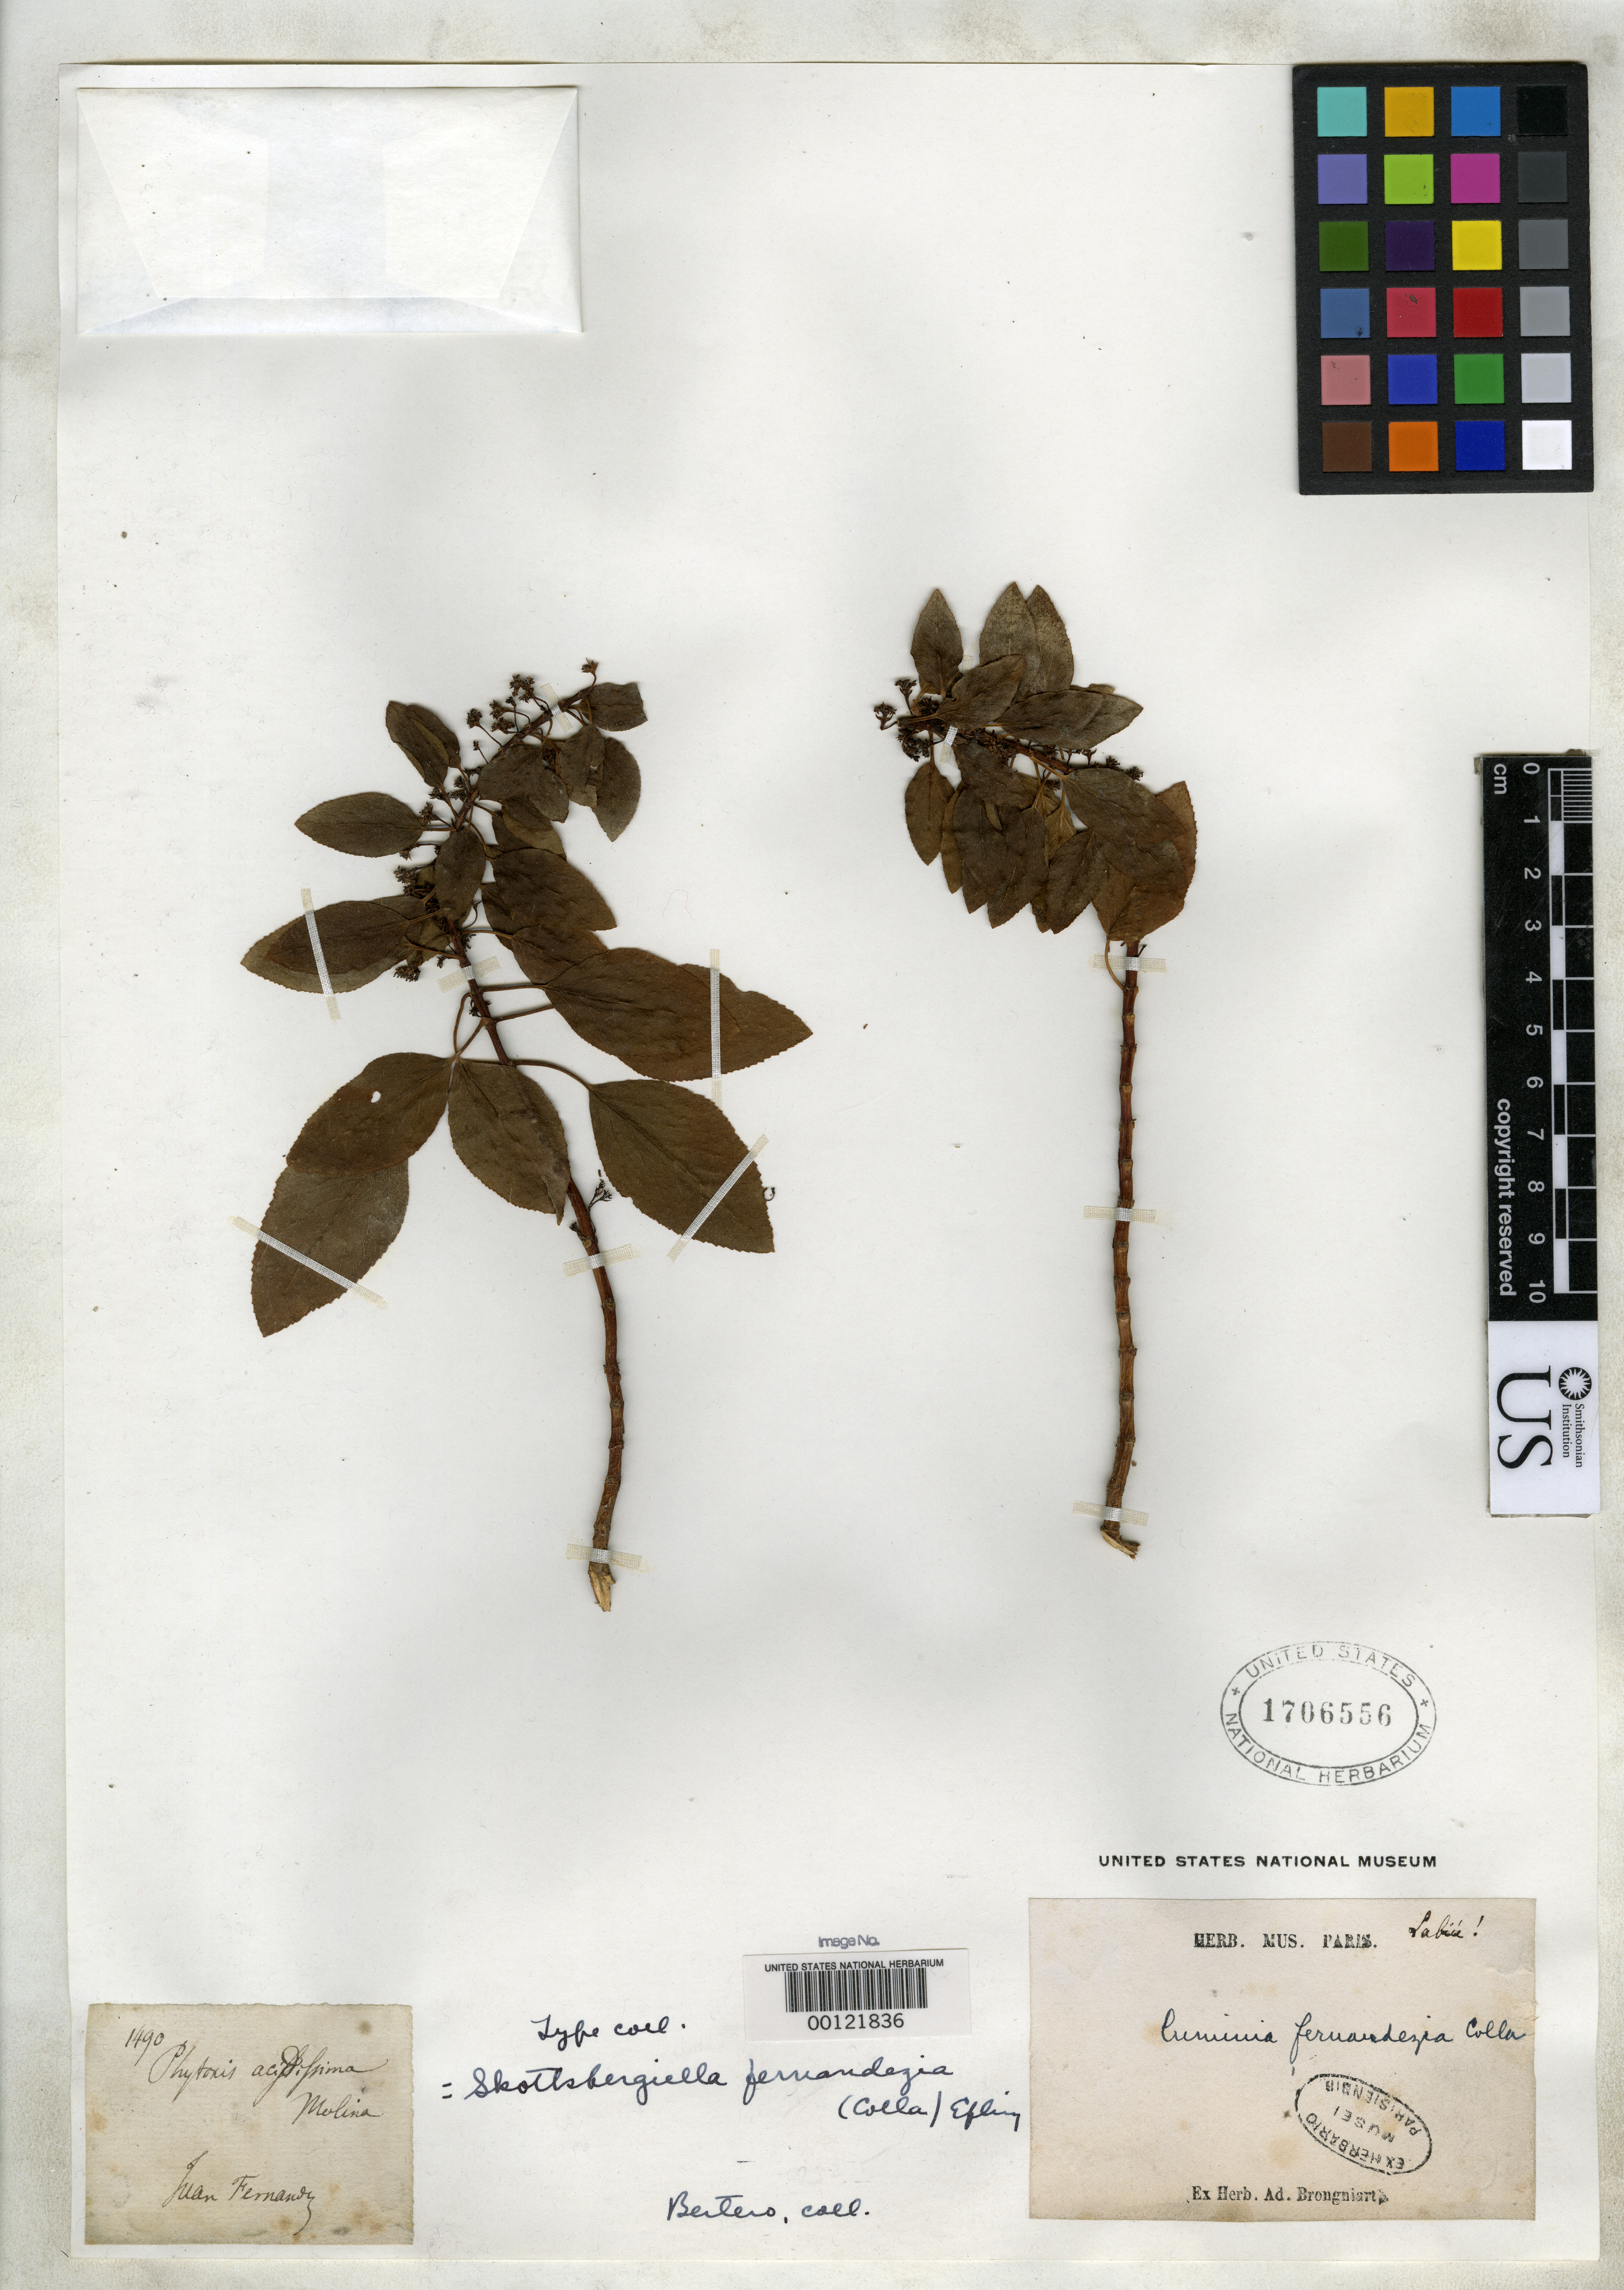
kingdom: Plantae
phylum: Tracheophyta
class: Magnoliopsida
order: Lamiales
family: Lamiaceae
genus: Cuminia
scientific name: Cuminia fernandezia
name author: Colla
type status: Type Collection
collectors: C. L. G. Bertero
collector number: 1490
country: Chile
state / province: Valparaíso (V)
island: Islas Juan Fernández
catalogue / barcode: US 1706556